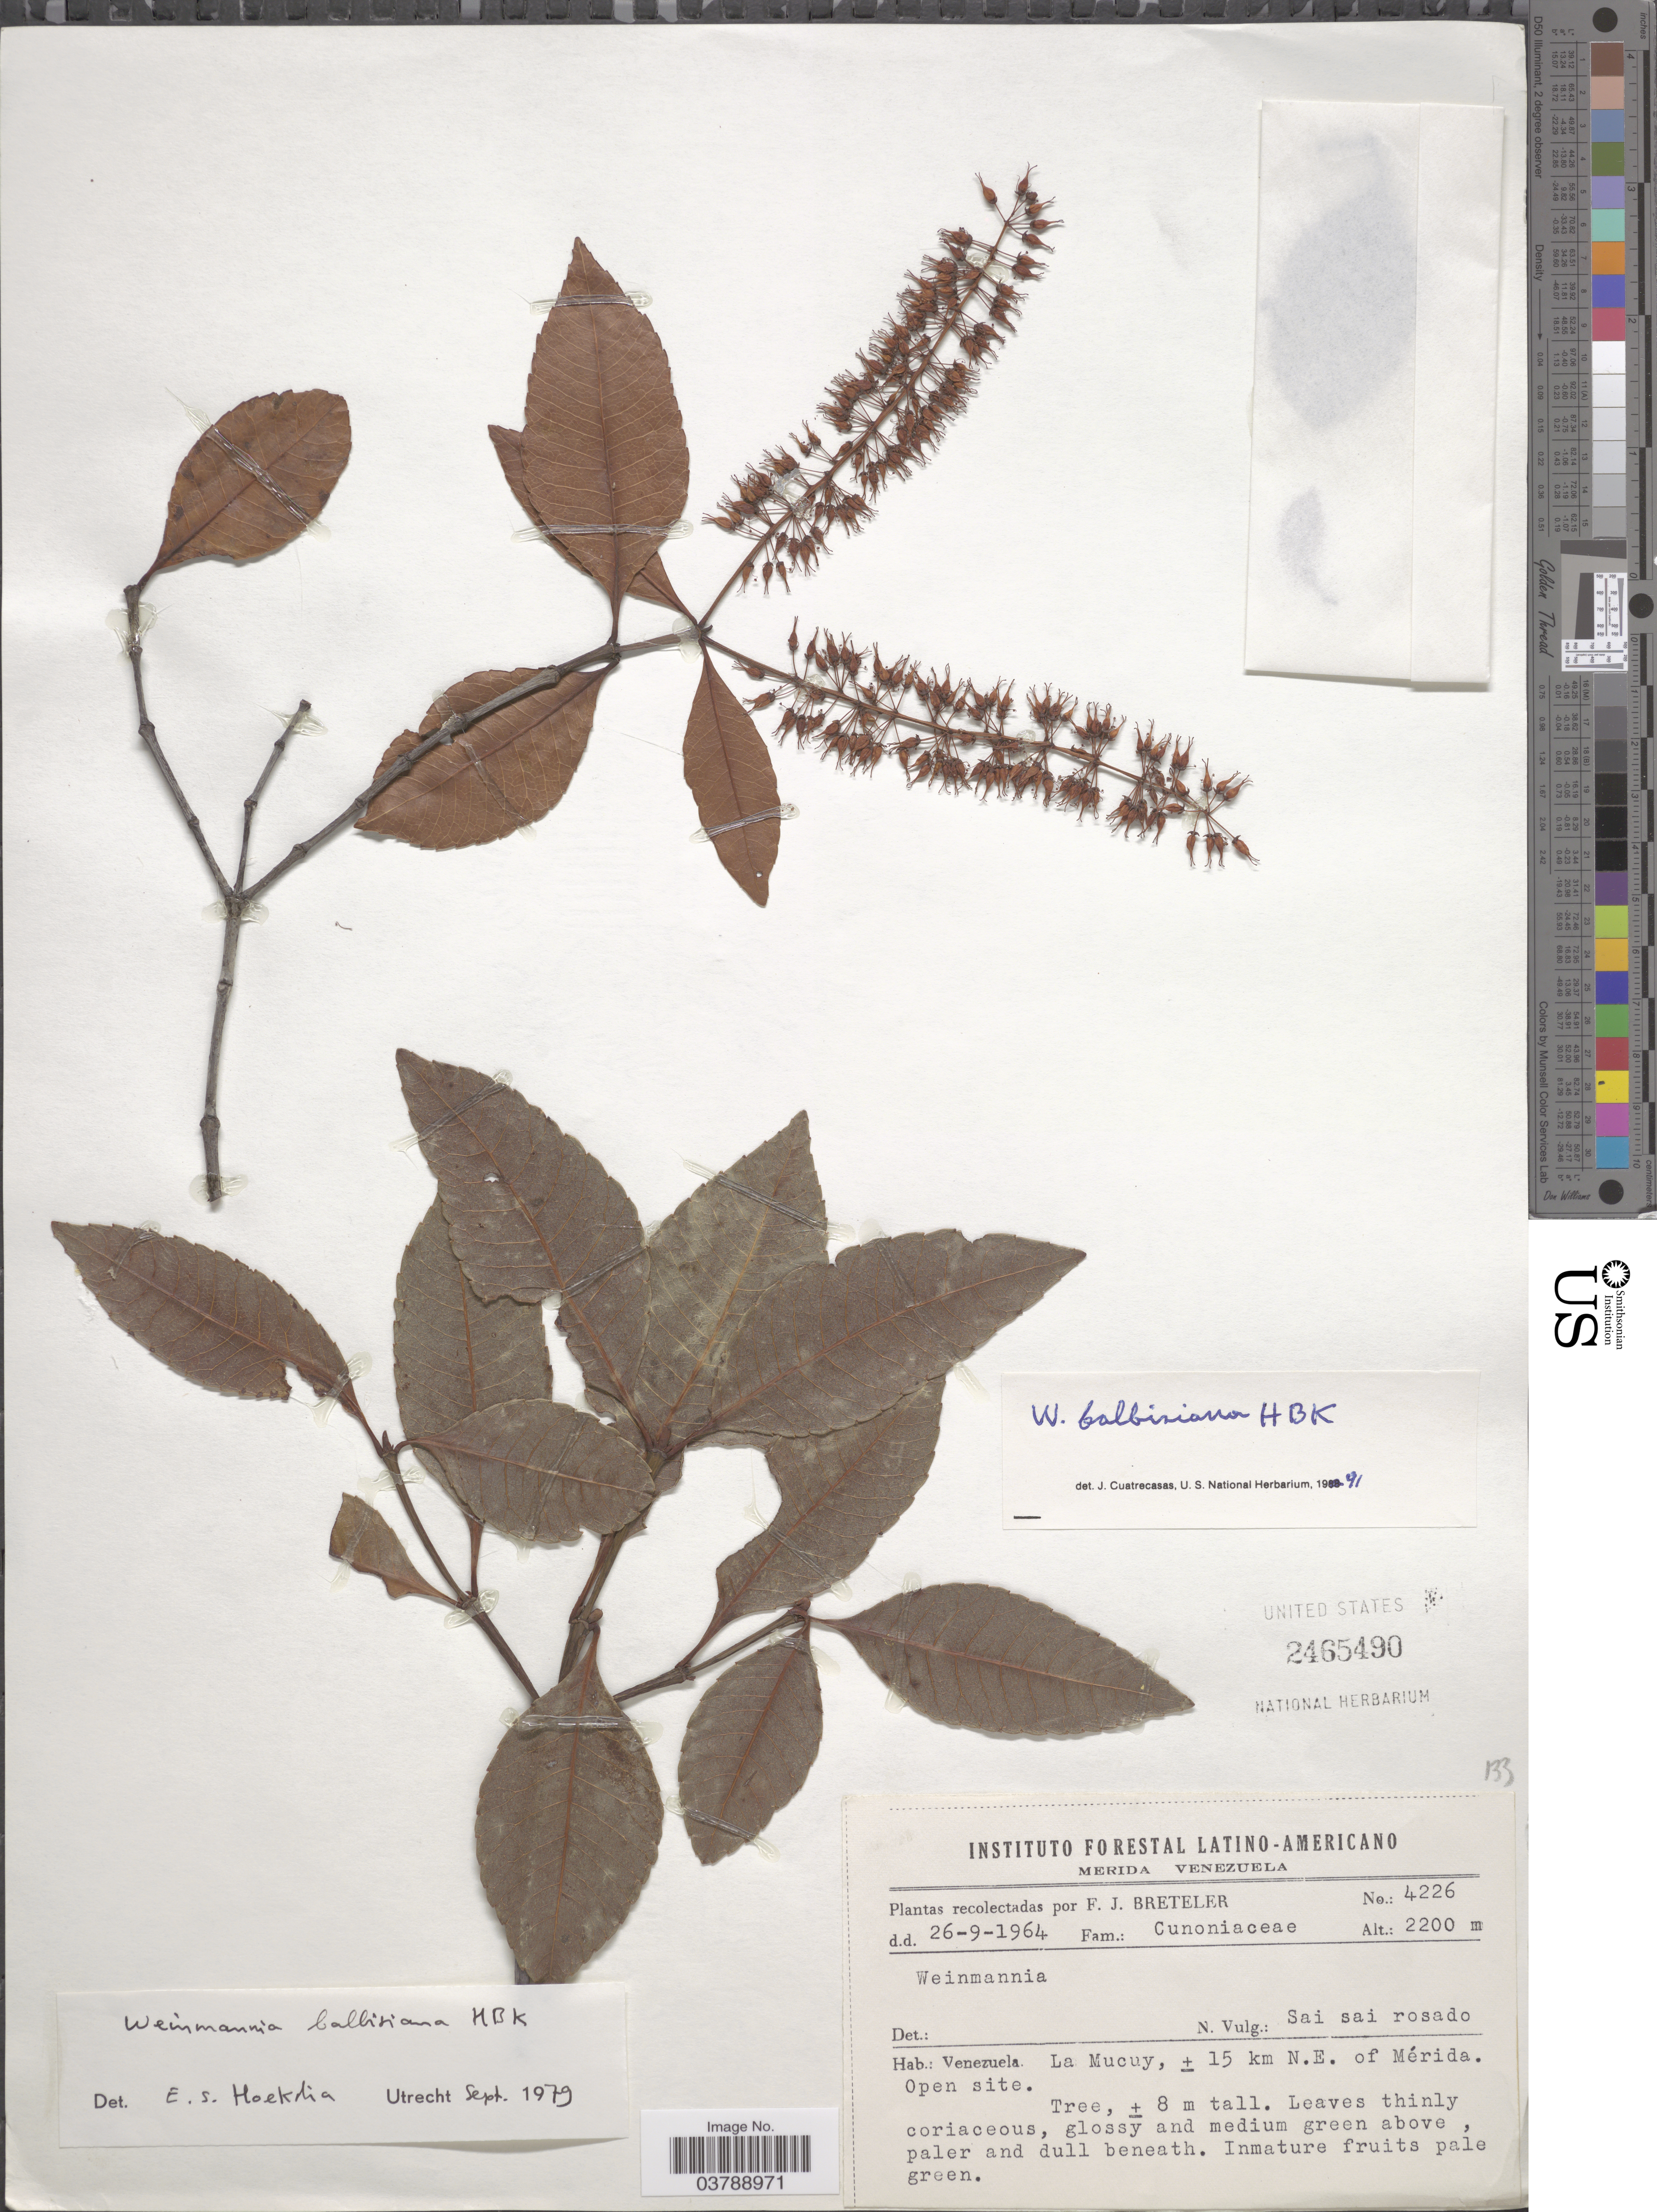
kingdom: Plantae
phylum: Tracheophyta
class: Magnoliopsida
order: Oxalidales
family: Cunoniaceae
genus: Weinmannia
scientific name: Weinmannia balbisiana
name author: Kunth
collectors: F. J. Breteler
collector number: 4226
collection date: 1964-09-26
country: Venezuela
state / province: Merida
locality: La Mucuy, ± 15 km N. E. of Mérida.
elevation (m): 2200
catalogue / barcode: US 2465490